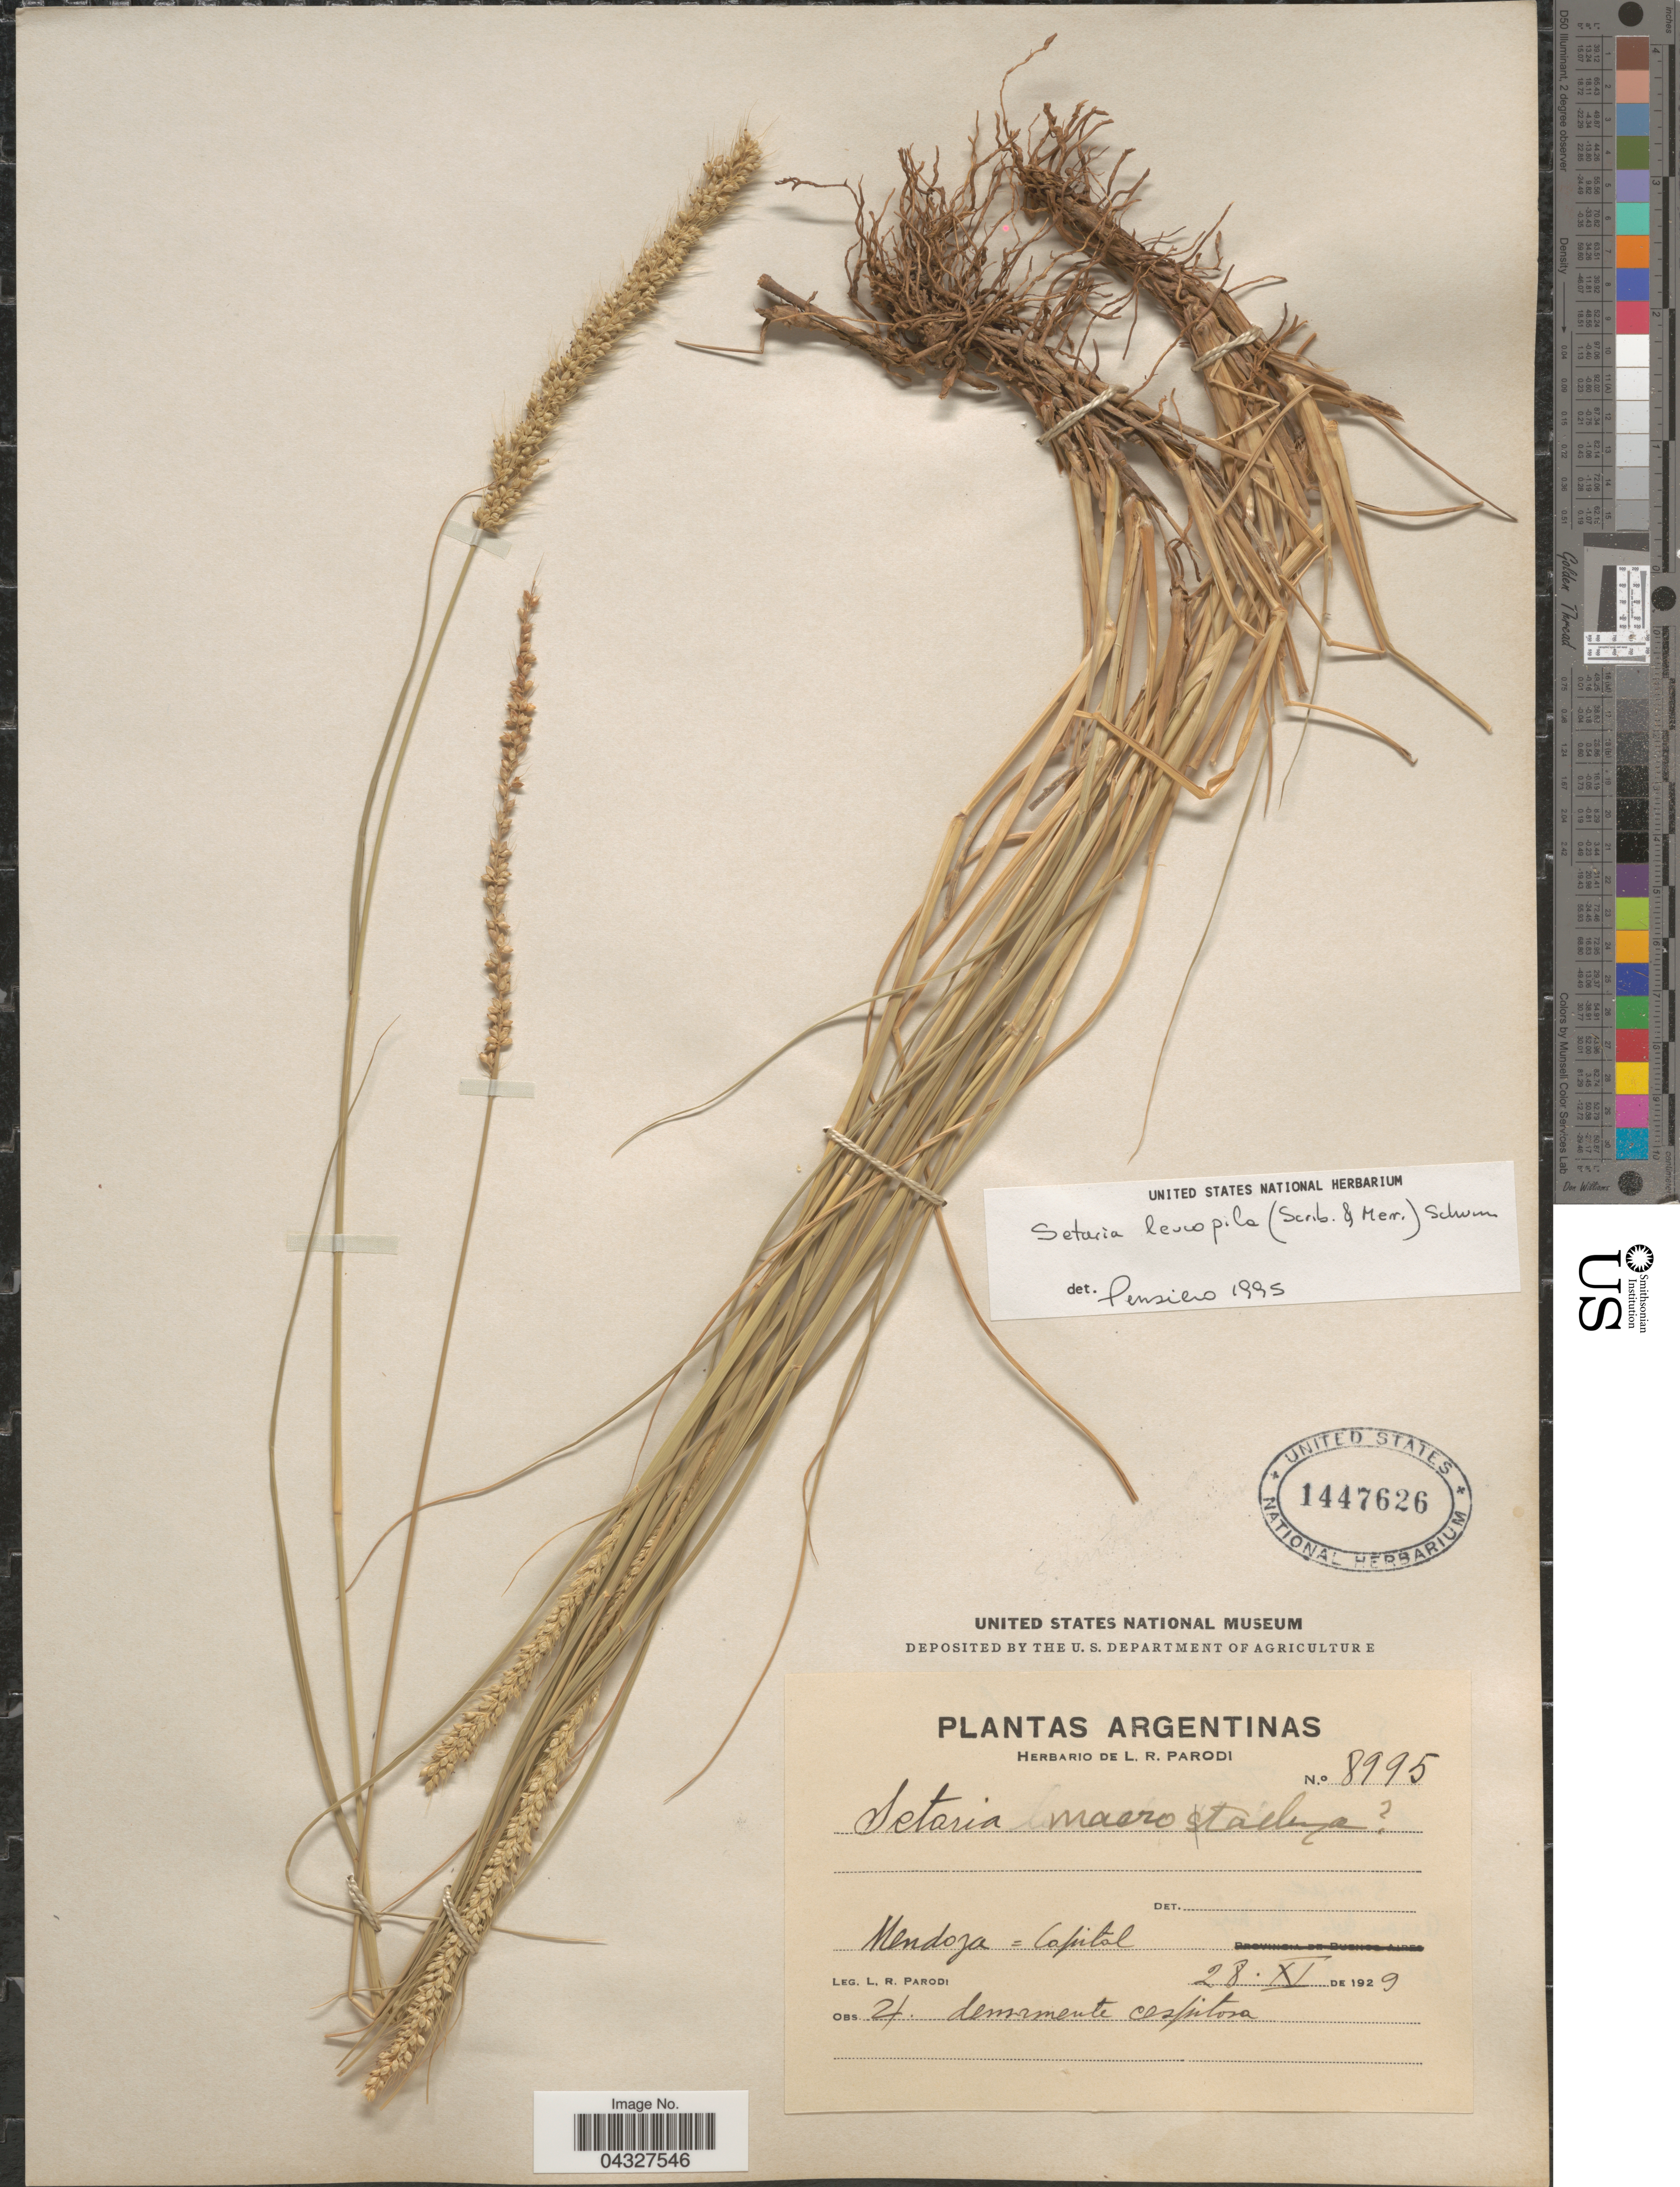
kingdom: Plantae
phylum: Tracheophyta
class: Liliopsida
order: Poales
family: Poaceae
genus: Setaria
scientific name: Setaria leucopila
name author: (Scribn. & Merr.) K. Schum.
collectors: L. R. Parodi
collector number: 8995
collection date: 1929-11-28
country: Argentina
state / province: Mendoza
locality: Capital.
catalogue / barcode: US 1447626